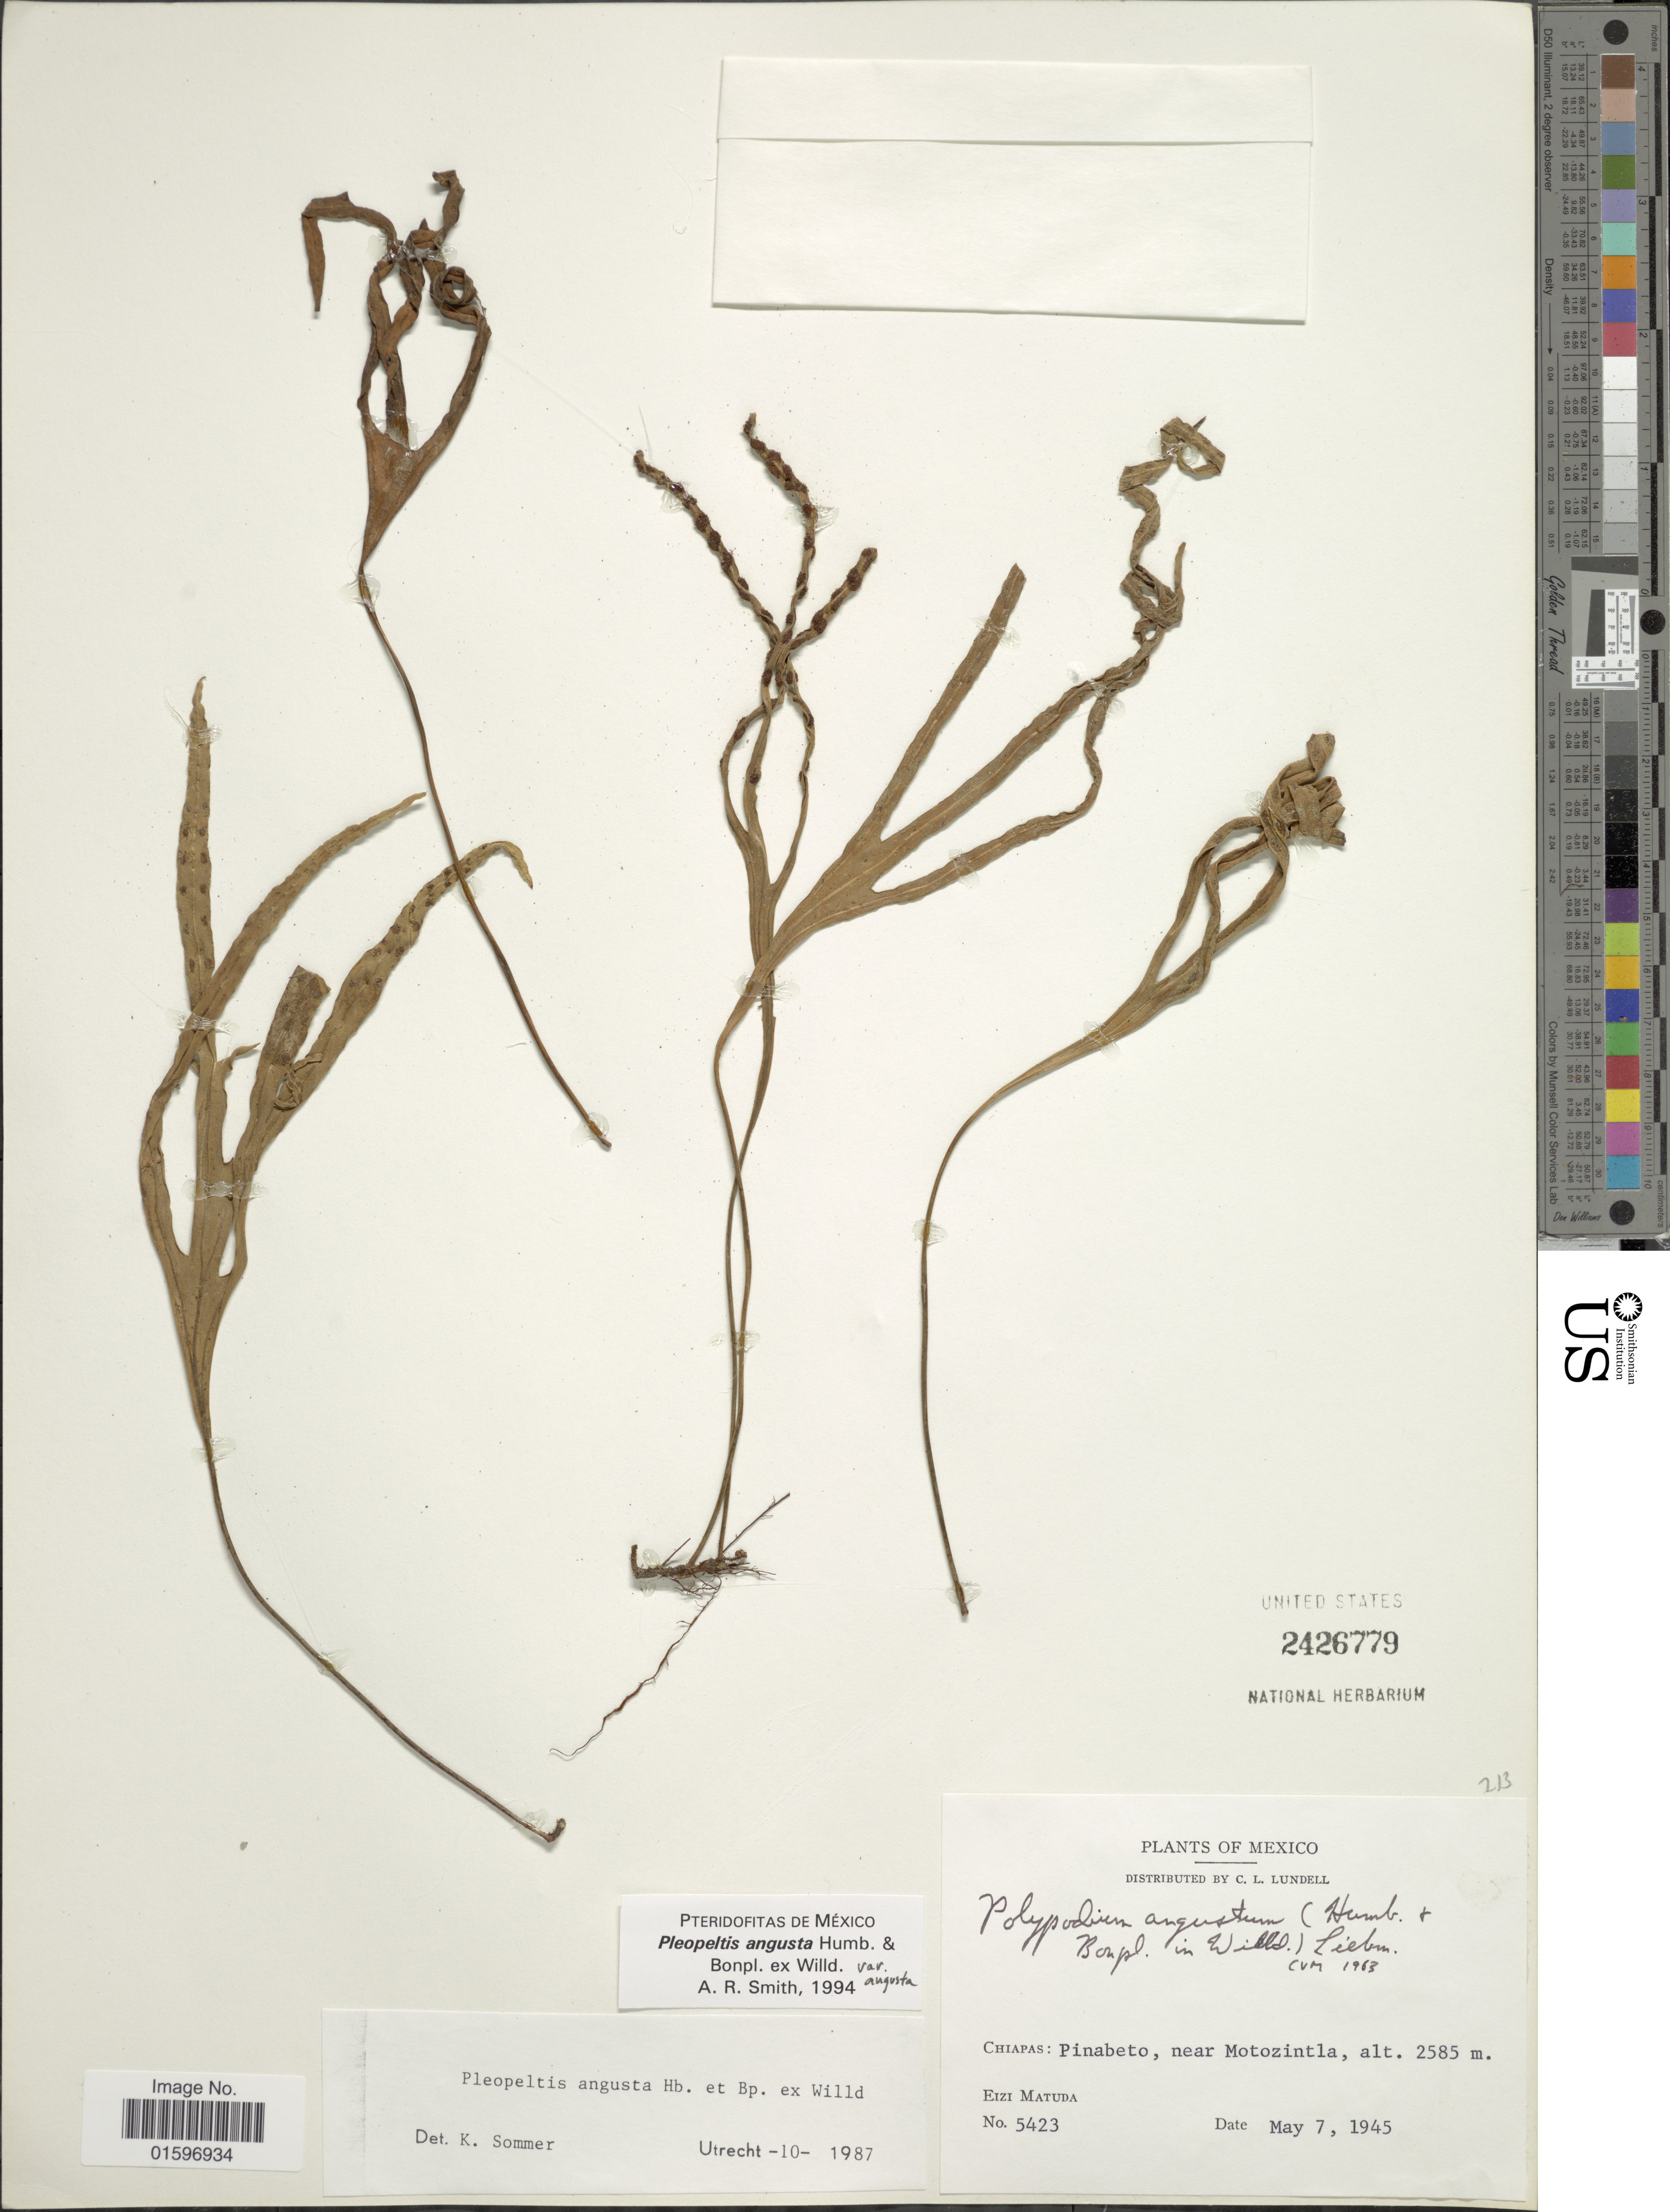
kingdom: Plantae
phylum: Tracheophyta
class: Polypodiopsida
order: Polypodiales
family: Polypodiaceae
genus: Pleopeltis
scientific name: Pleopeltis angusta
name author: Humb. & Bonap. ex Willd.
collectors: E. Matuda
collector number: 5423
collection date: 1945-05-07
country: Mexico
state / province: Chiapas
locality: Pinabeto, near Motozintla.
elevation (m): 2585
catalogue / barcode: US 2426779